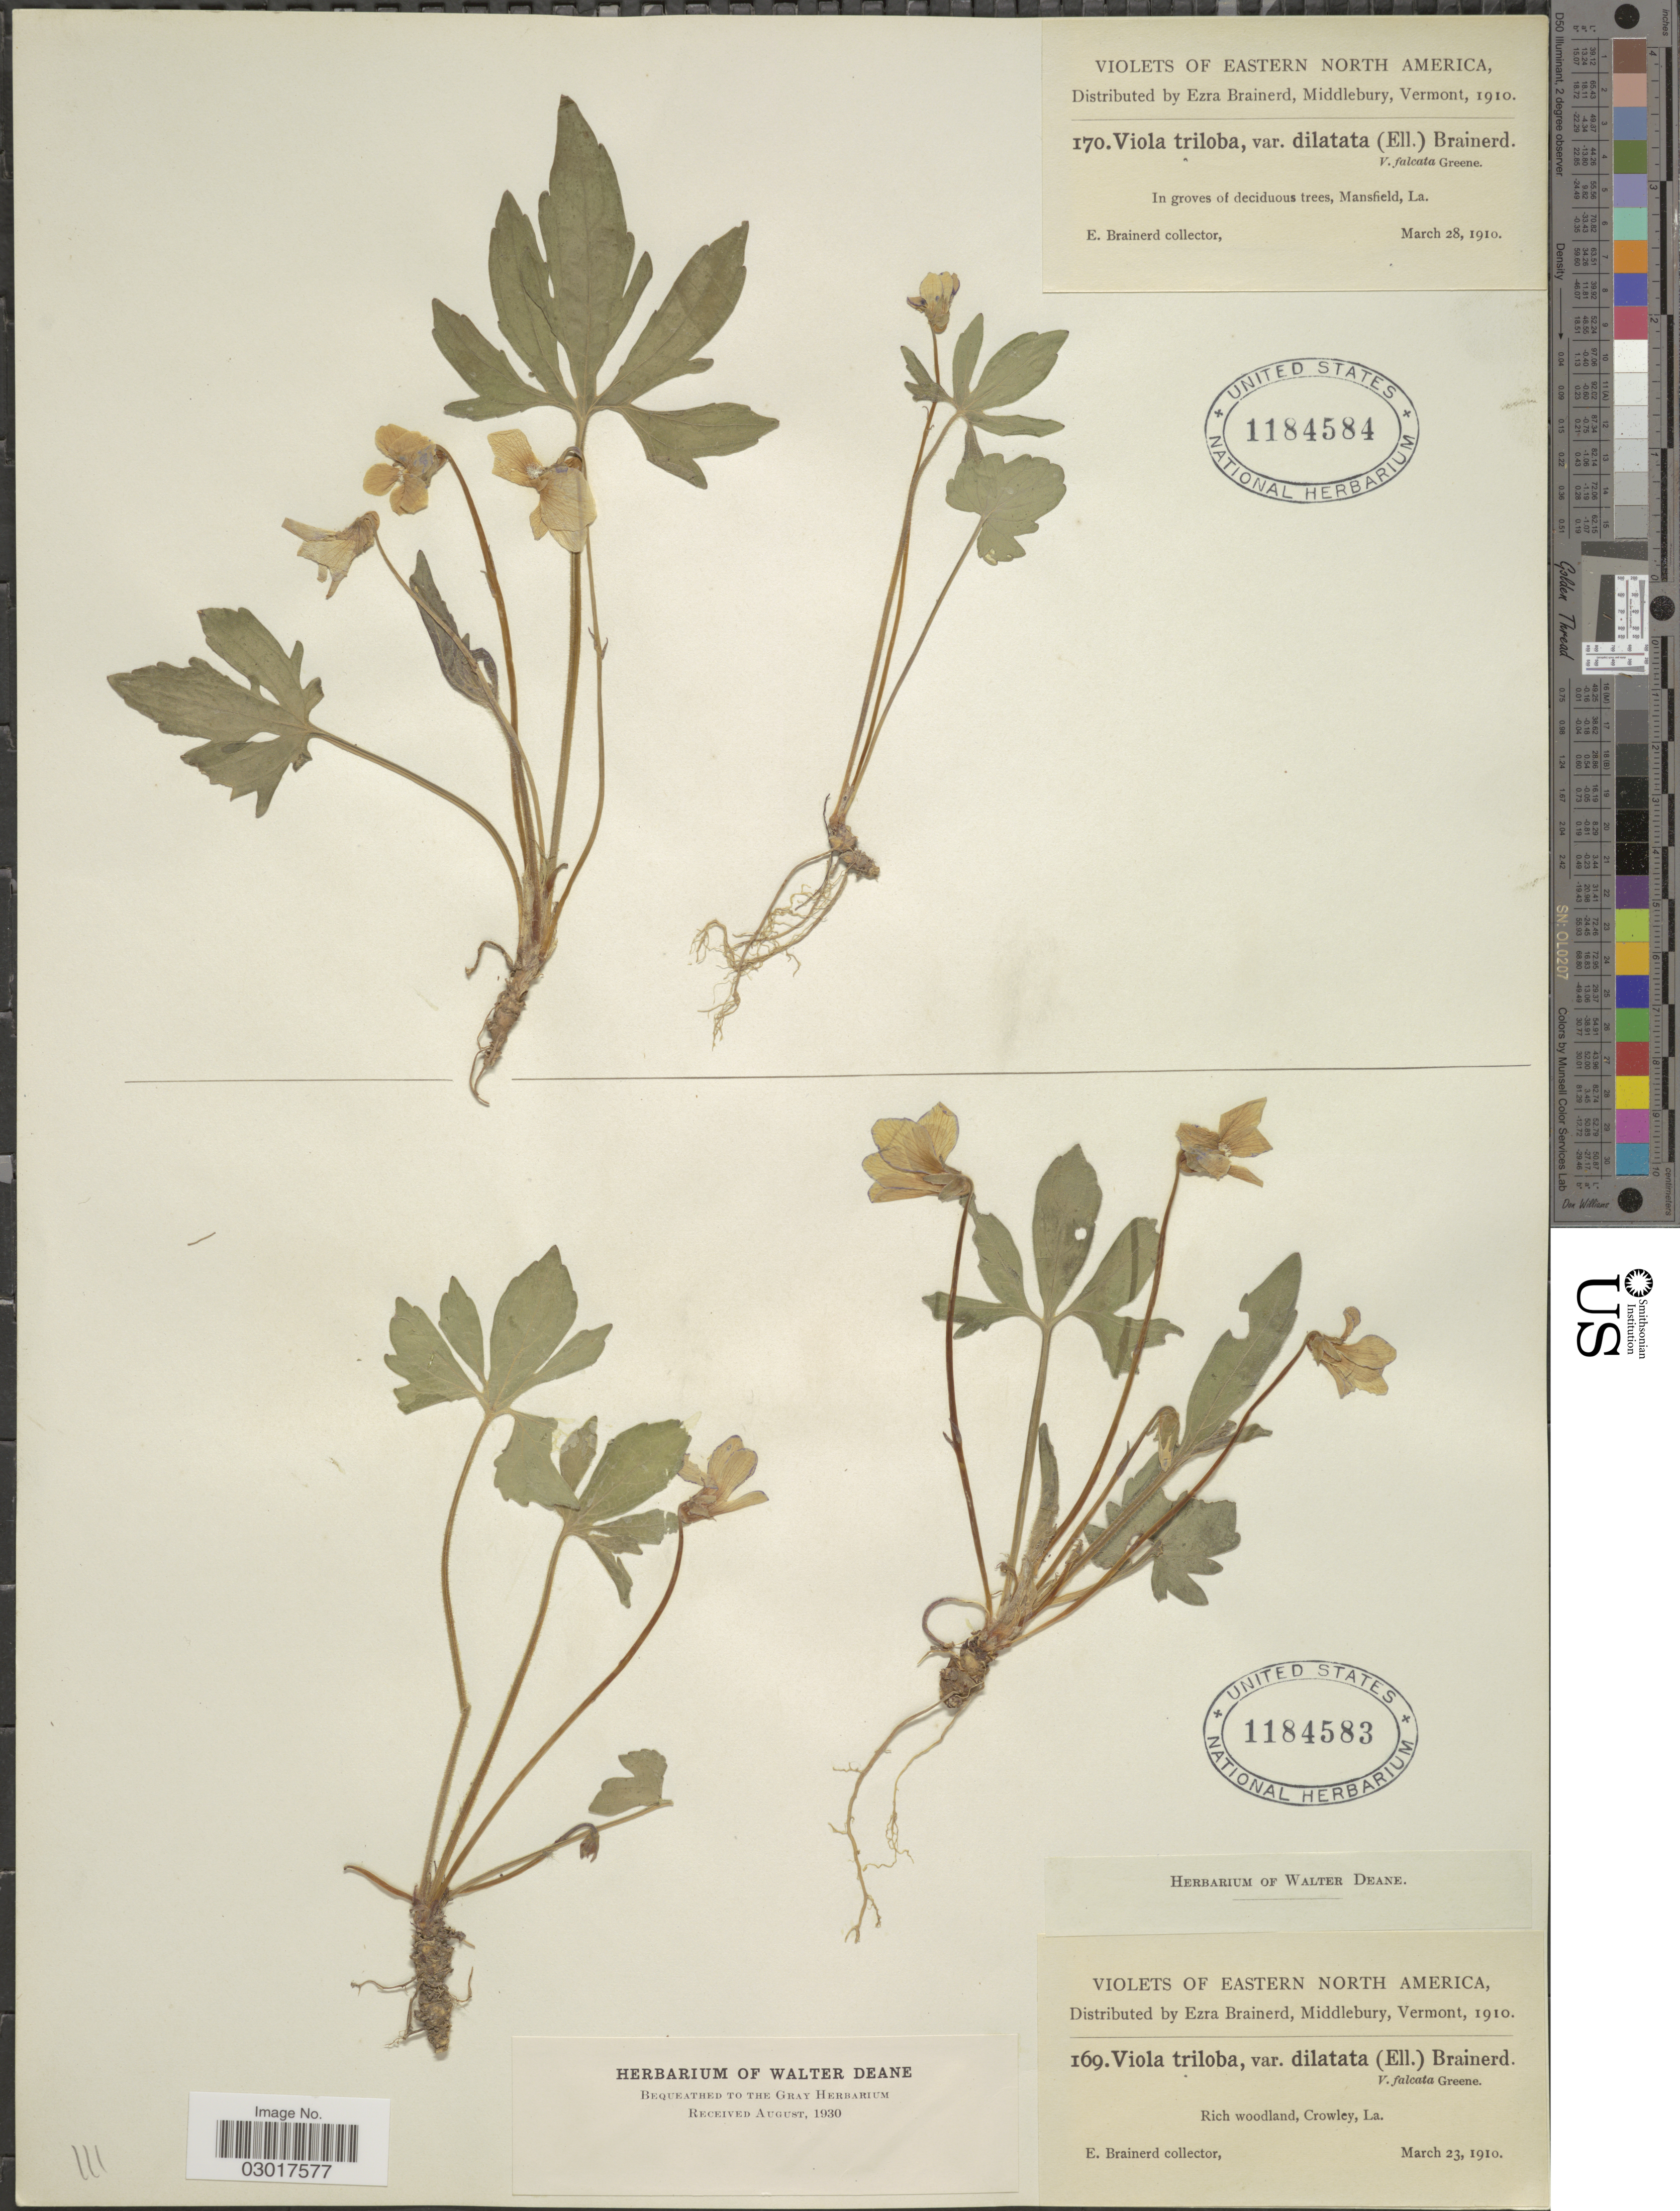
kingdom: Plantae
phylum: Tracheophyta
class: Magnoliopsida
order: Malpighiales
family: Violaceae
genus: Viola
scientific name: Viola triloba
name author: Schwein.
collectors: E. Brainerd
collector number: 169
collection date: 1910-03-23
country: United States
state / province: Louisiana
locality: Eastern North America. Rich woodland, Crowley.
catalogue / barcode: US 1184583-2